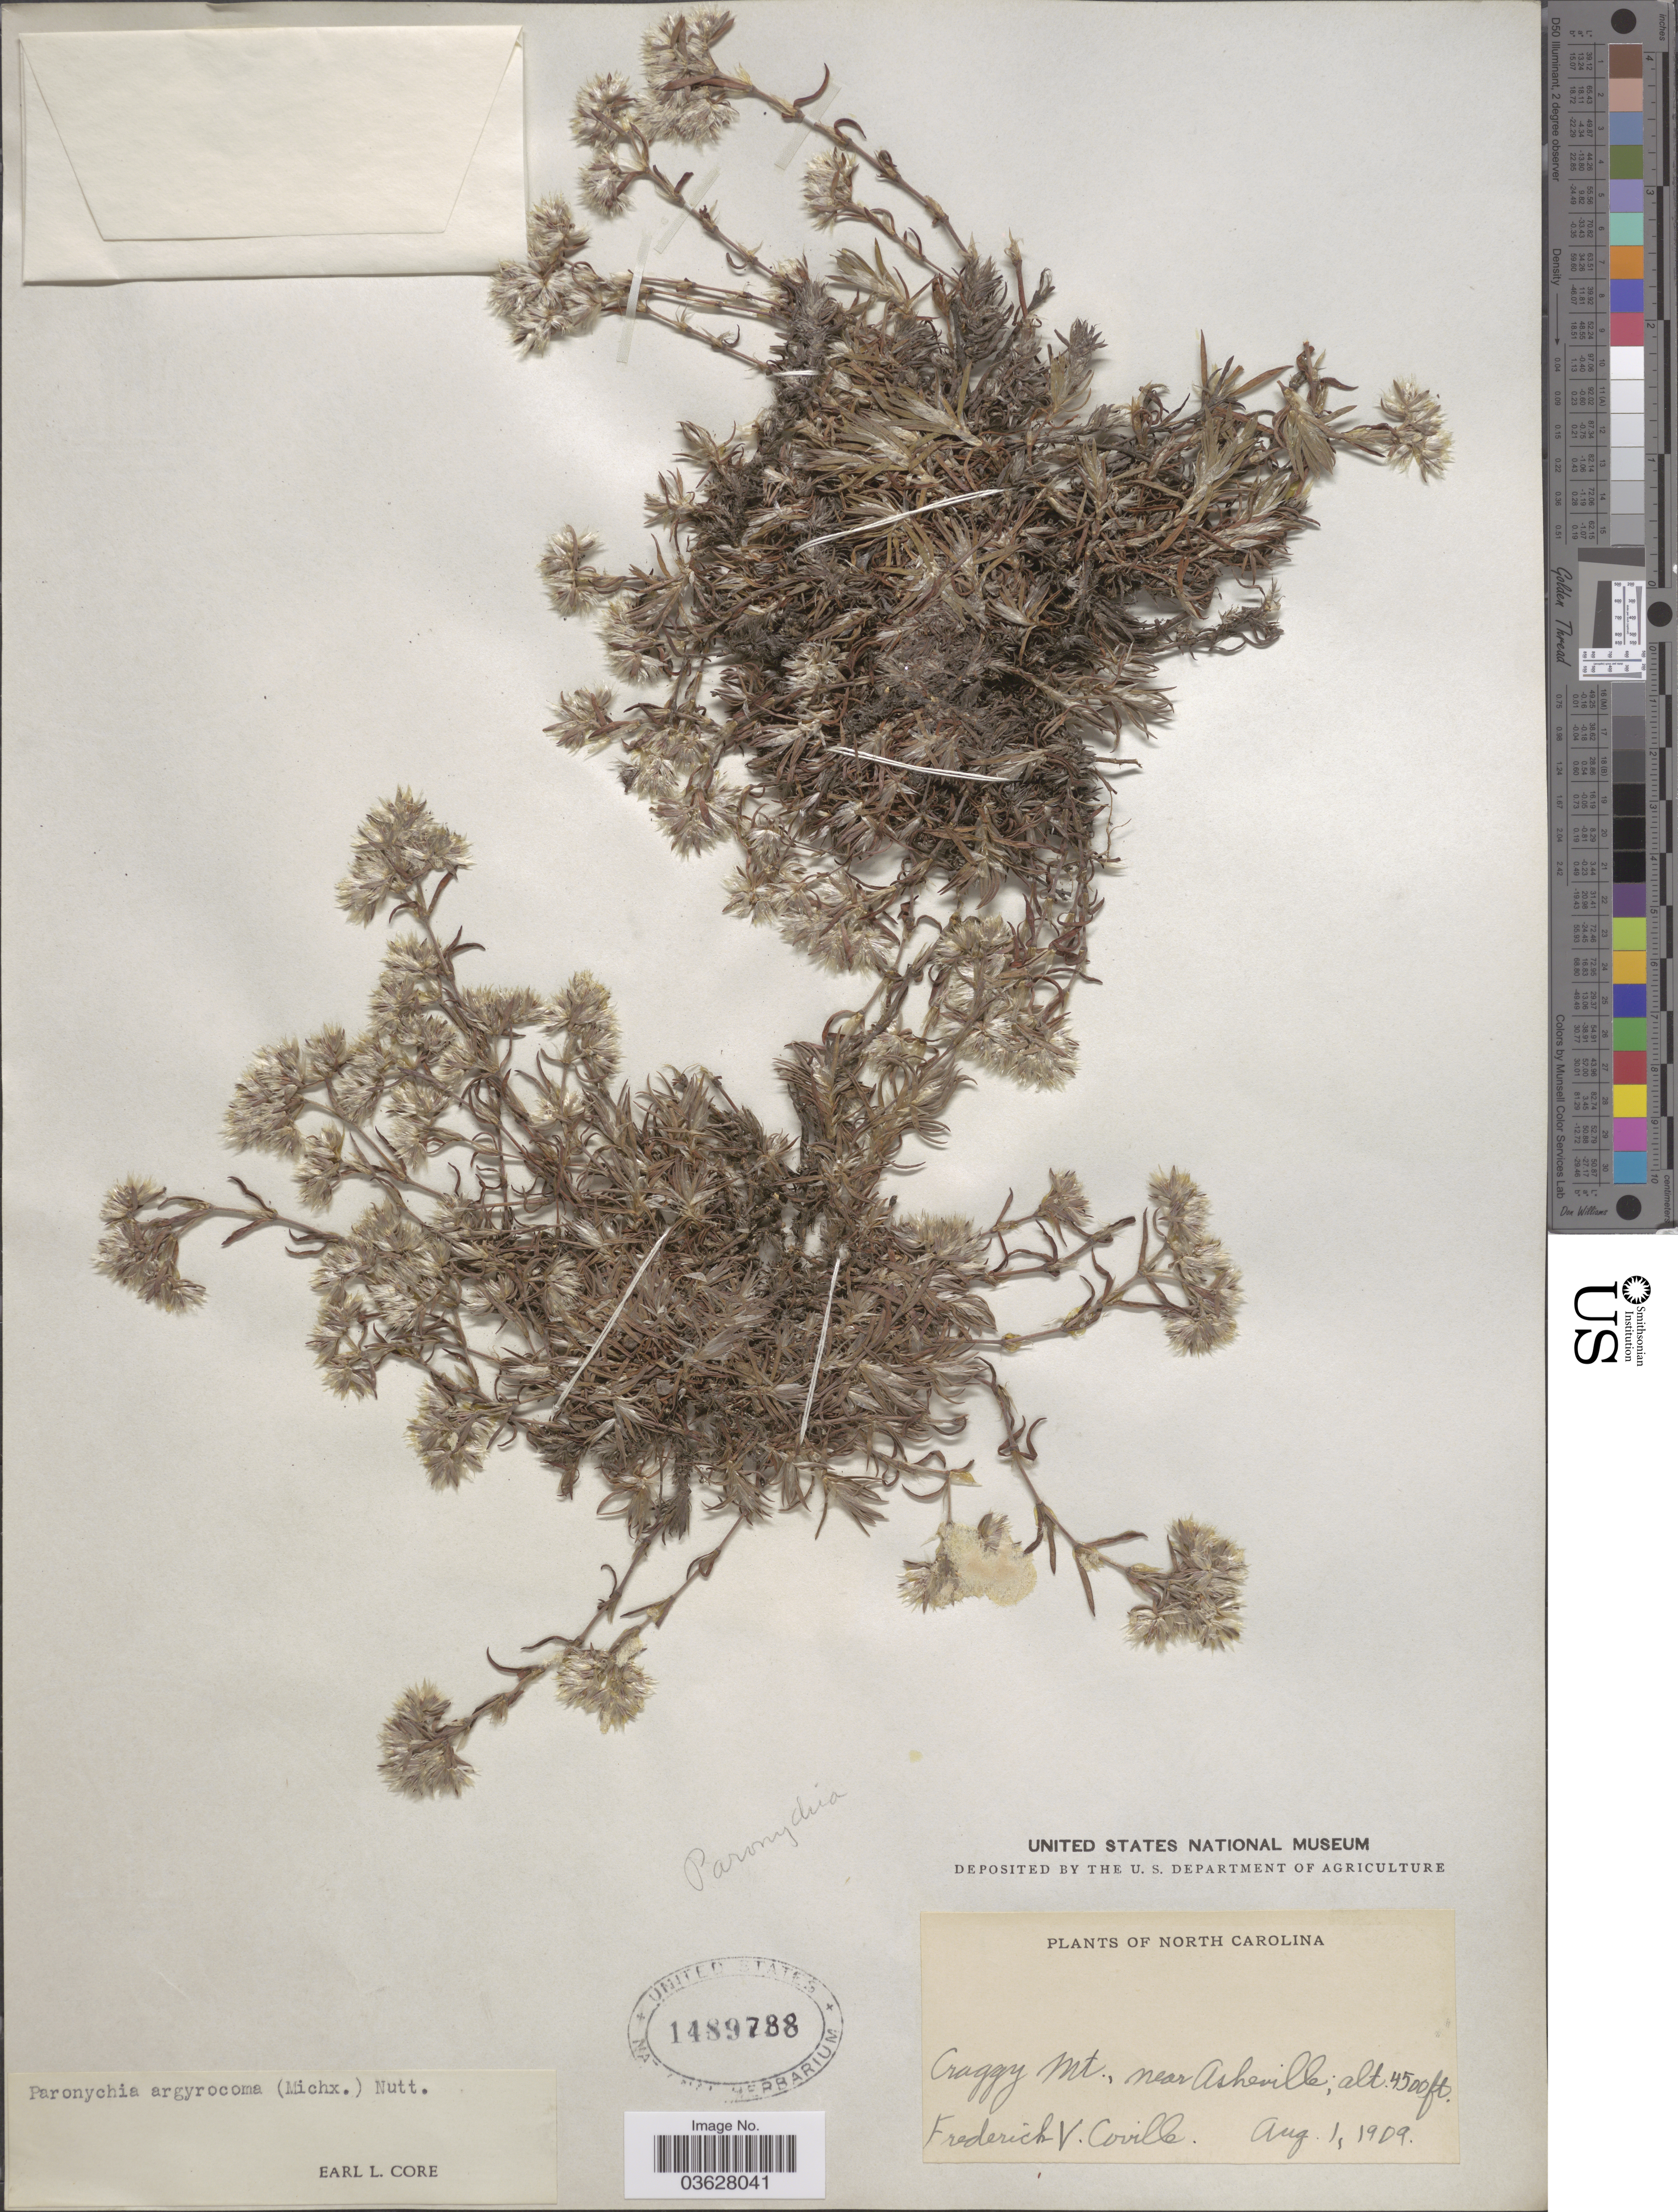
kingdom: Plantae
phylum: Tracheophyta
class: Magnoliopsida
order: Caryophyllales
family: Caryophyllaceae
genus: Paronychia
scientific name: Paronychia argyrocoma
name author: (Michx.) Nutt.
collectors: F. V. Coville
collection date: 1909-08-01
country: United States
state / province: North Carolina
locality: Craggy Mt., near Asheville.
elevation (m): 1372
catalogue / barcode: US 1489788